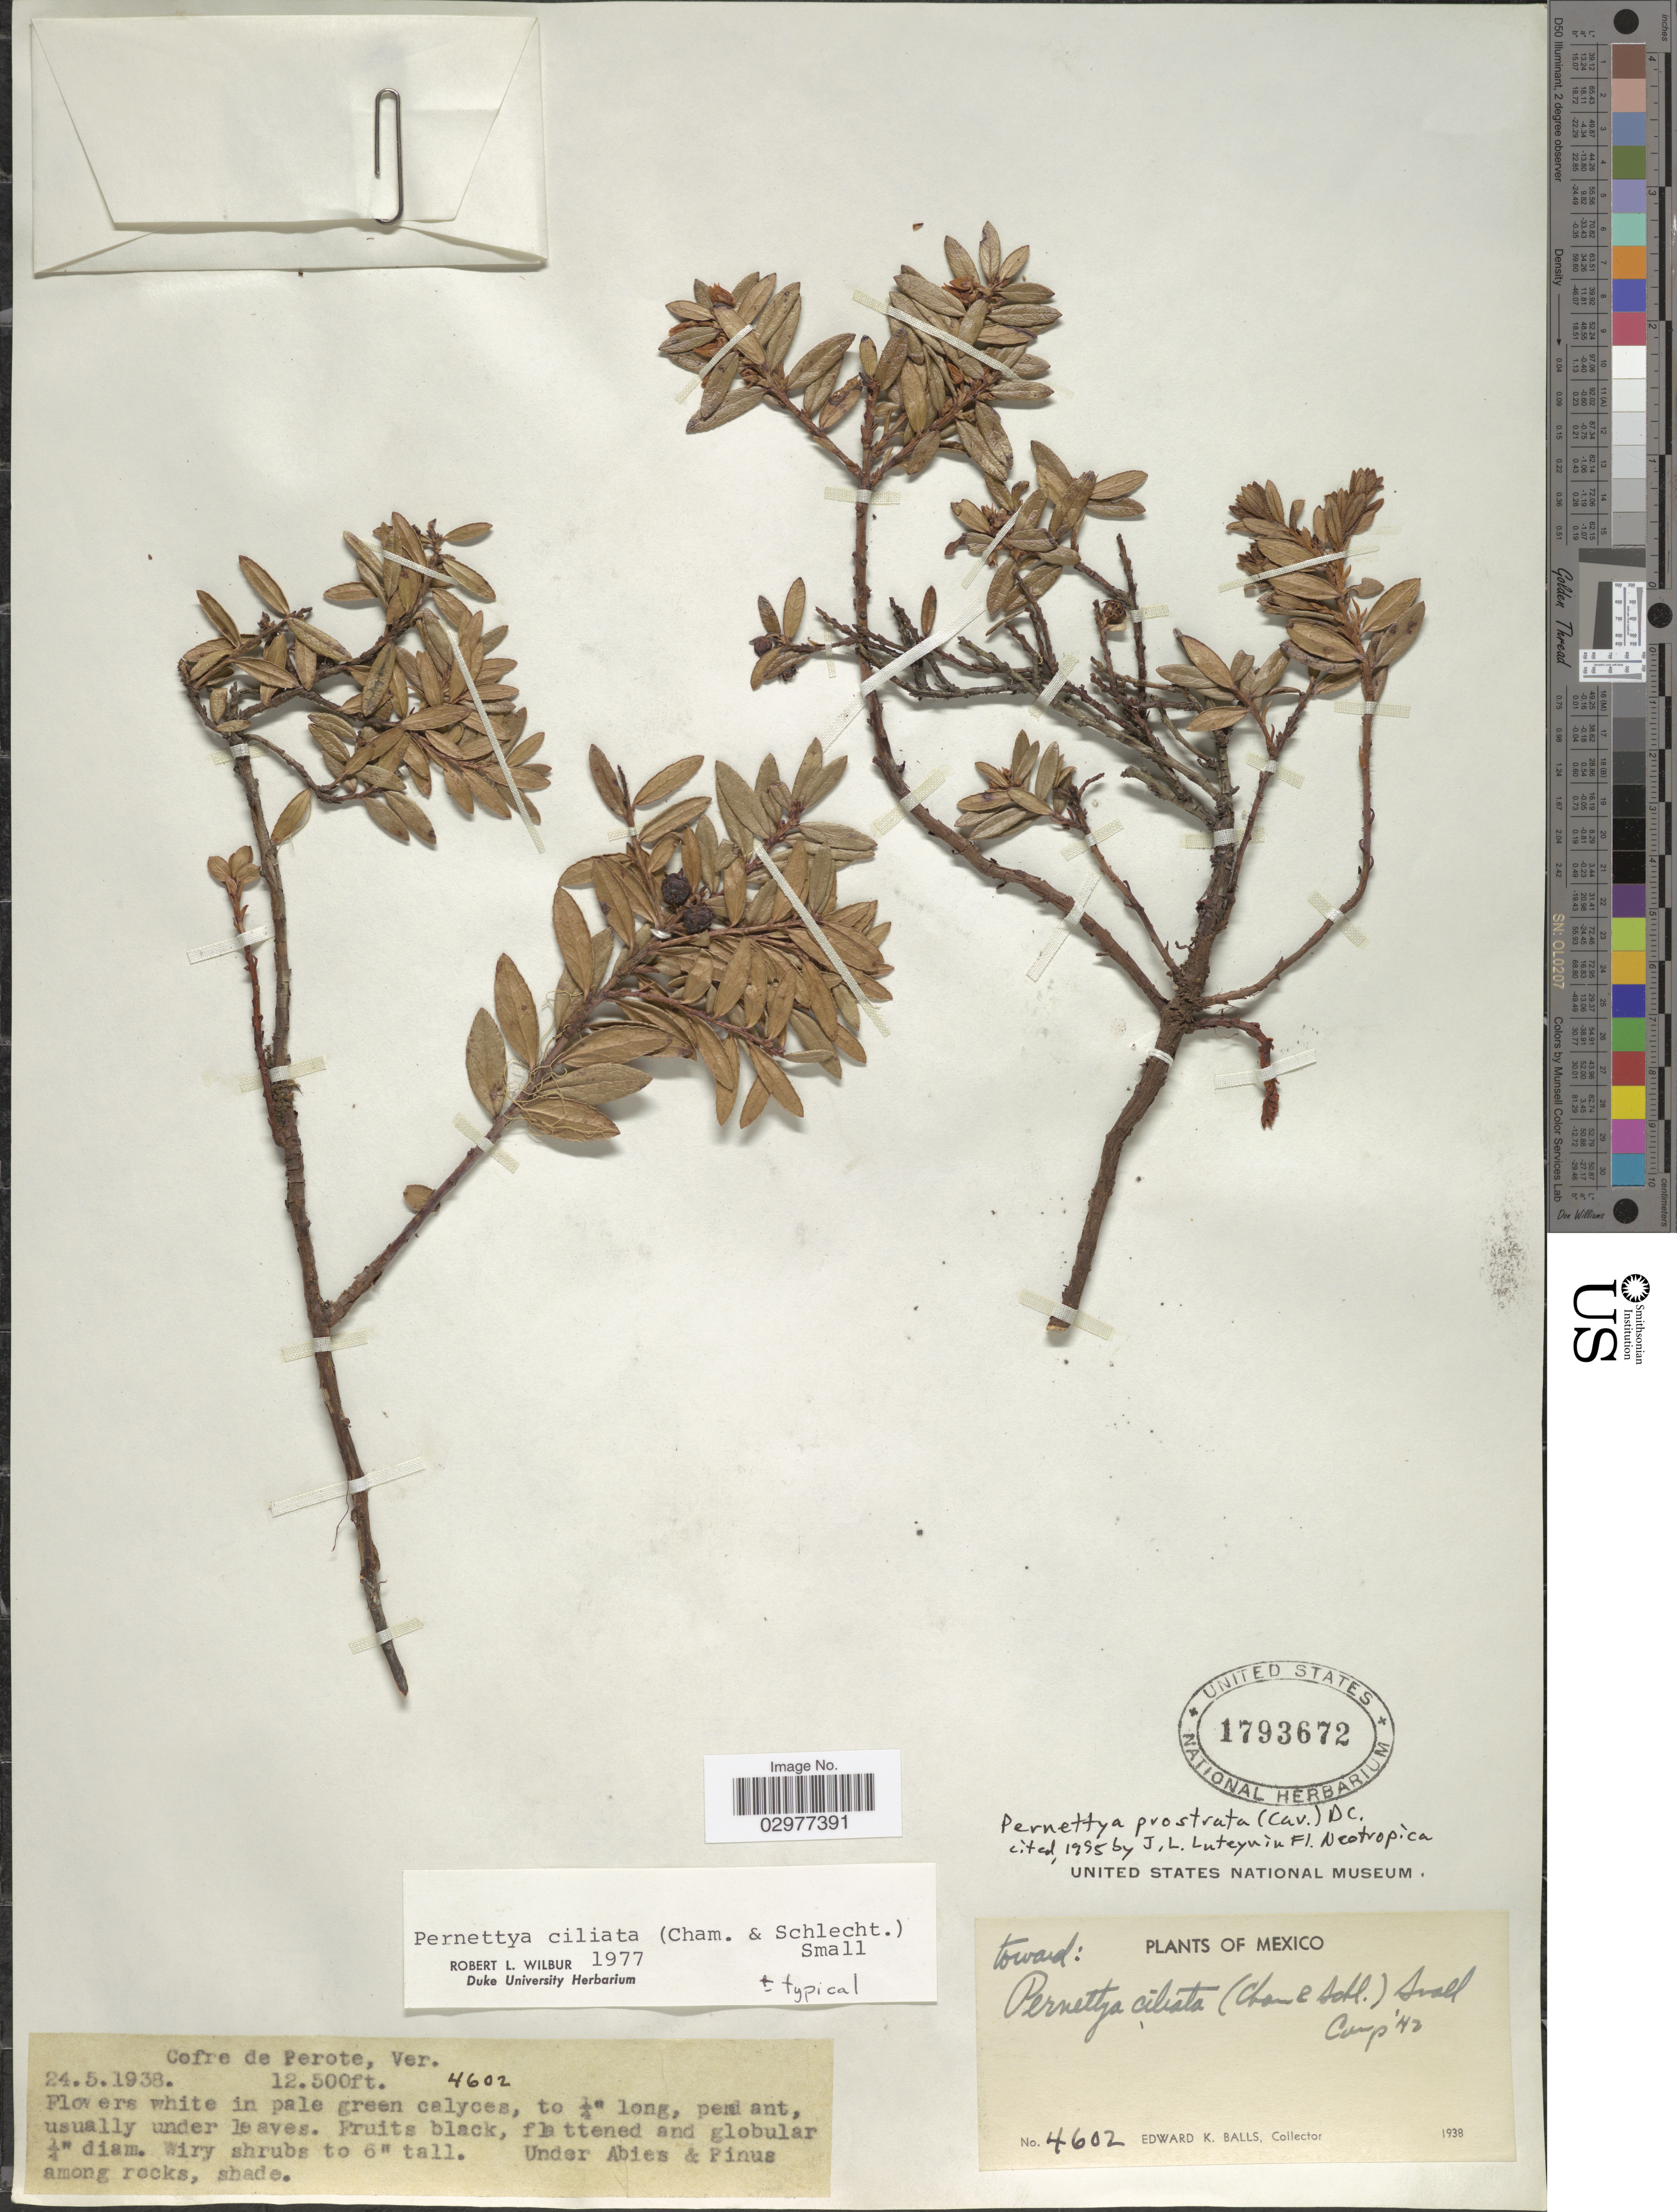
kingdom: Plantae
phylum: Tracheophyta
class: Magnoliopsida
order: Ericales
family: Ericaceae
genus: Pernettya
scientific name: Pernettya prostrata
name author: (Cav.) DC.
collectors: E. K. Balls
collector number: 4602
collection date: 1938-05-24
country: Mexico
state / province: Veracruz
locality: Cofre de Perote, Ver.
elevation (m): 3810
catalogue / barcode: US 1793672